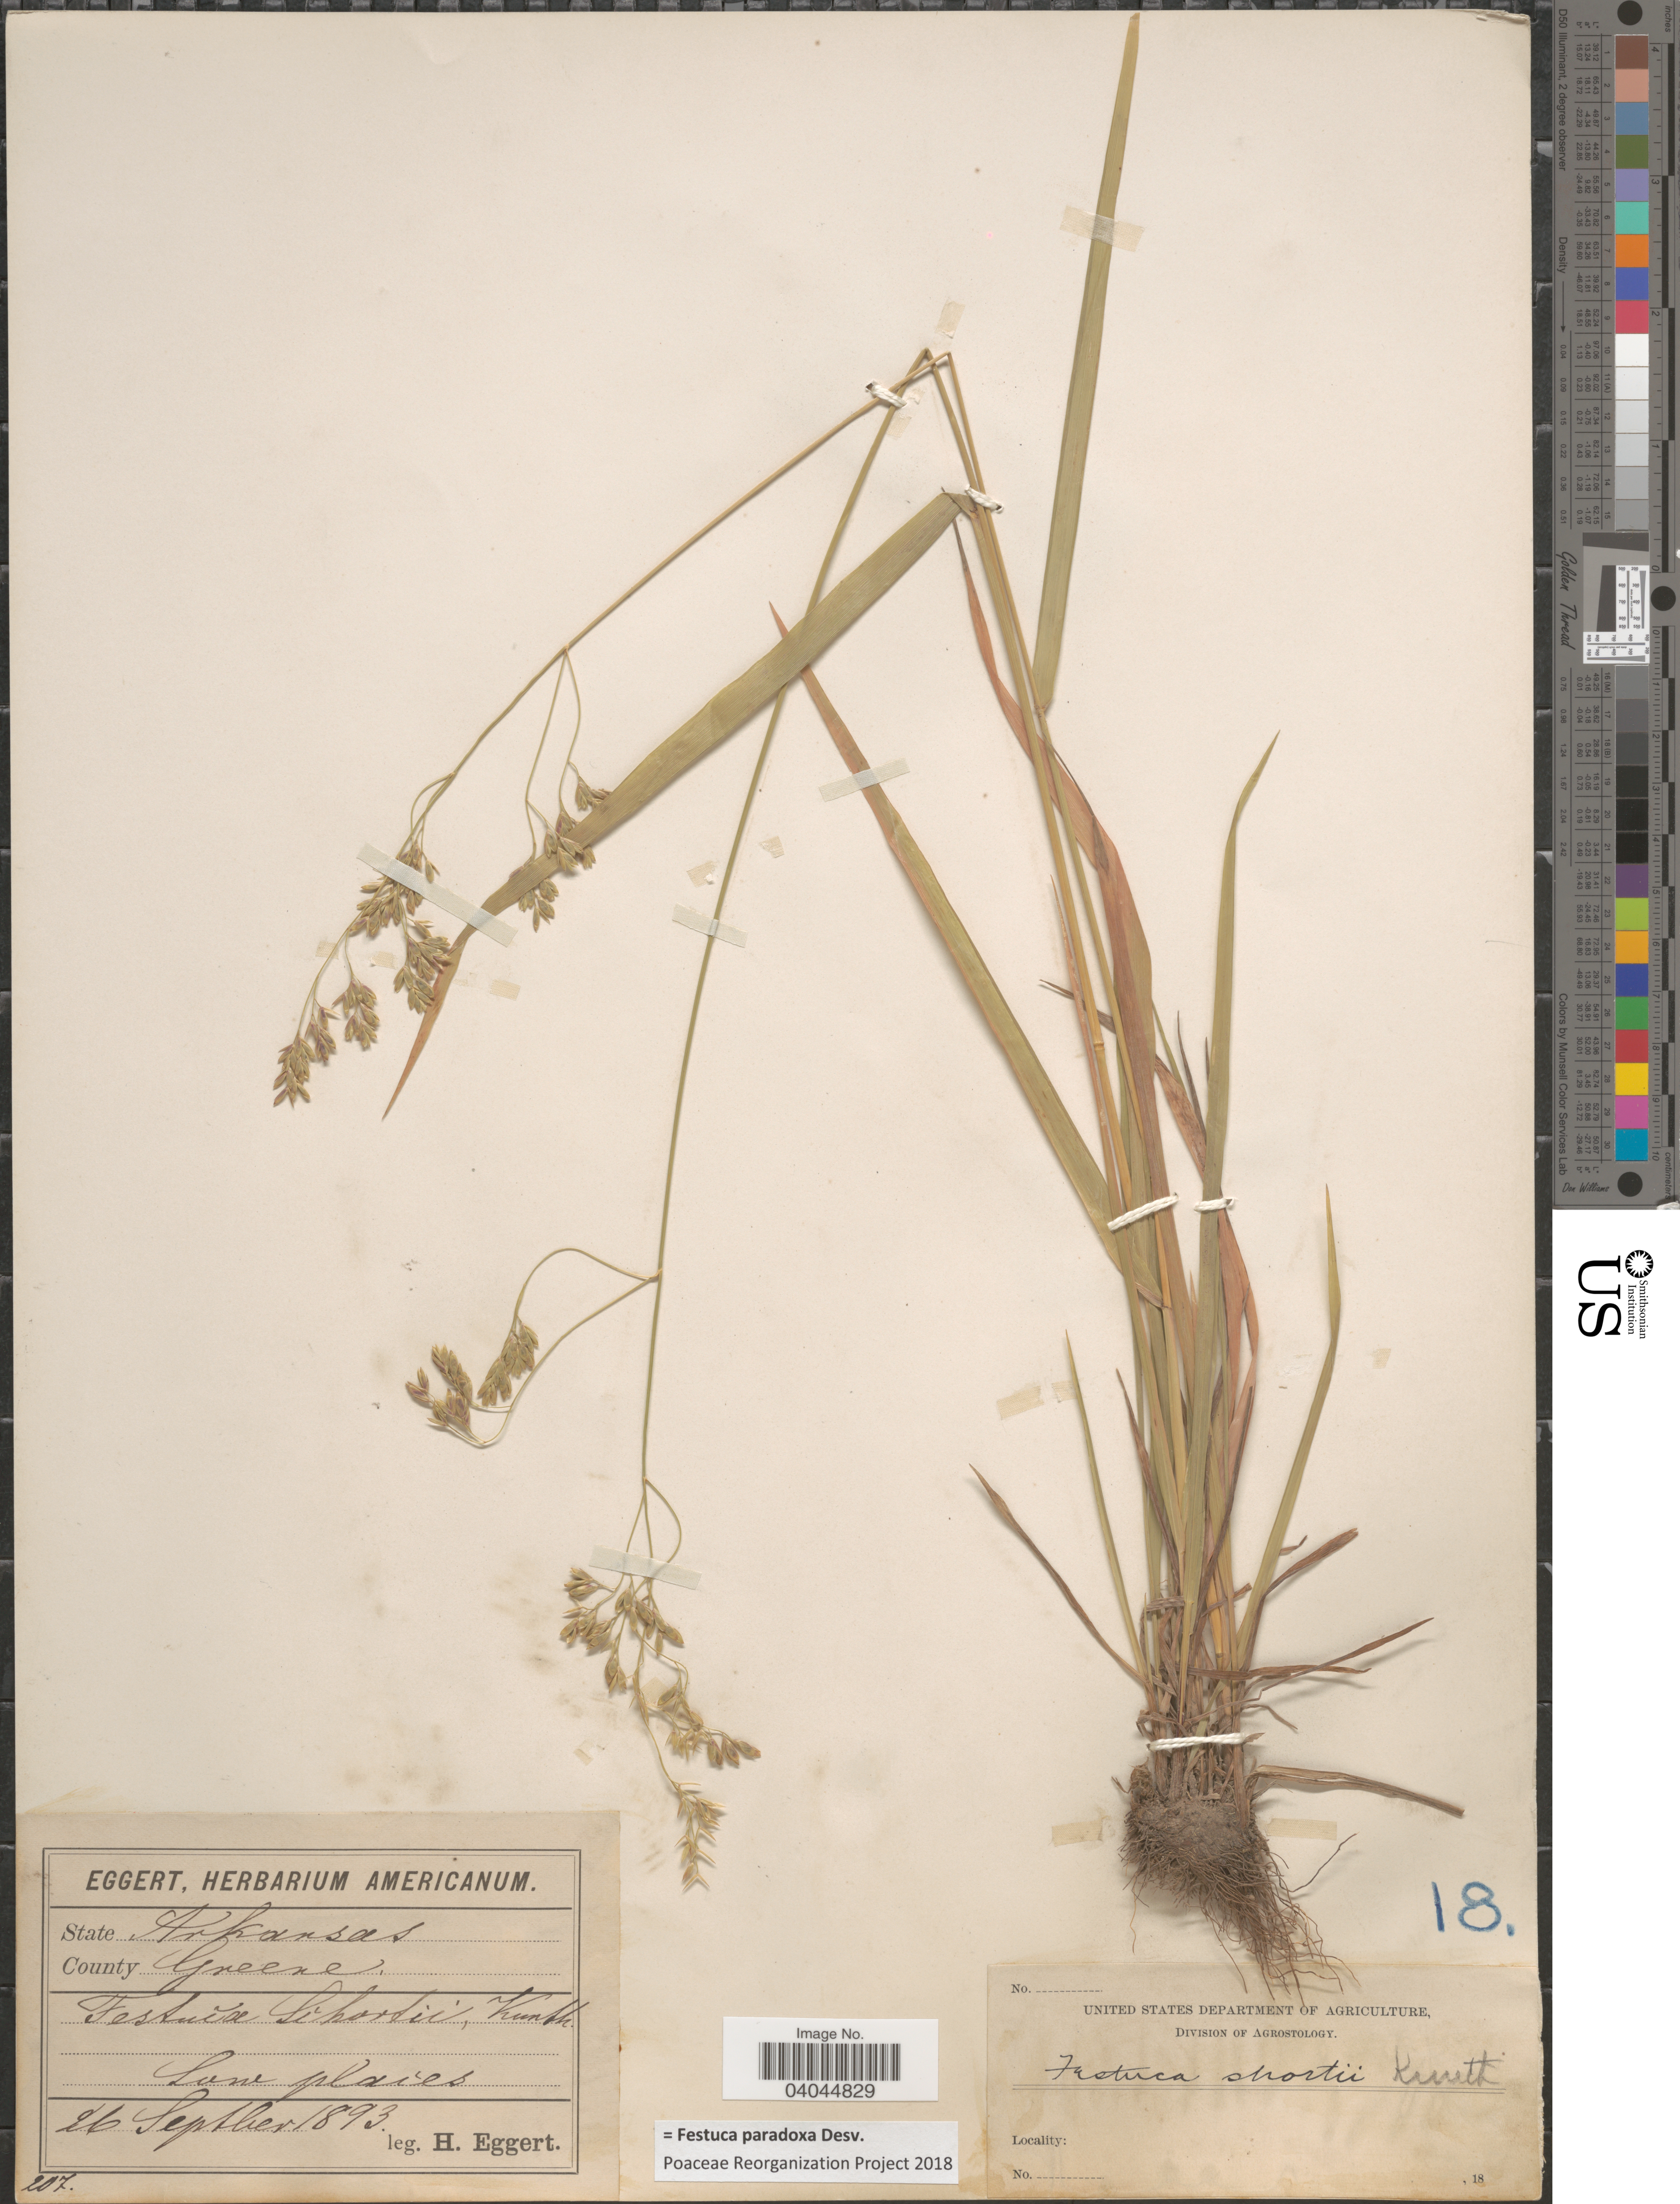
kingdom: Plantae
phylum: Tracheophyta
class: Liliopsida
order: Poales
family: Poaceae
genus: Festuca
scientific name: Festuca paradoxa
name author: Desv.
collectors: H. Eggert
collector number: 207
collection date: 1893-09-26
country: United States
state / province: Arkansas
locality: County Greene.